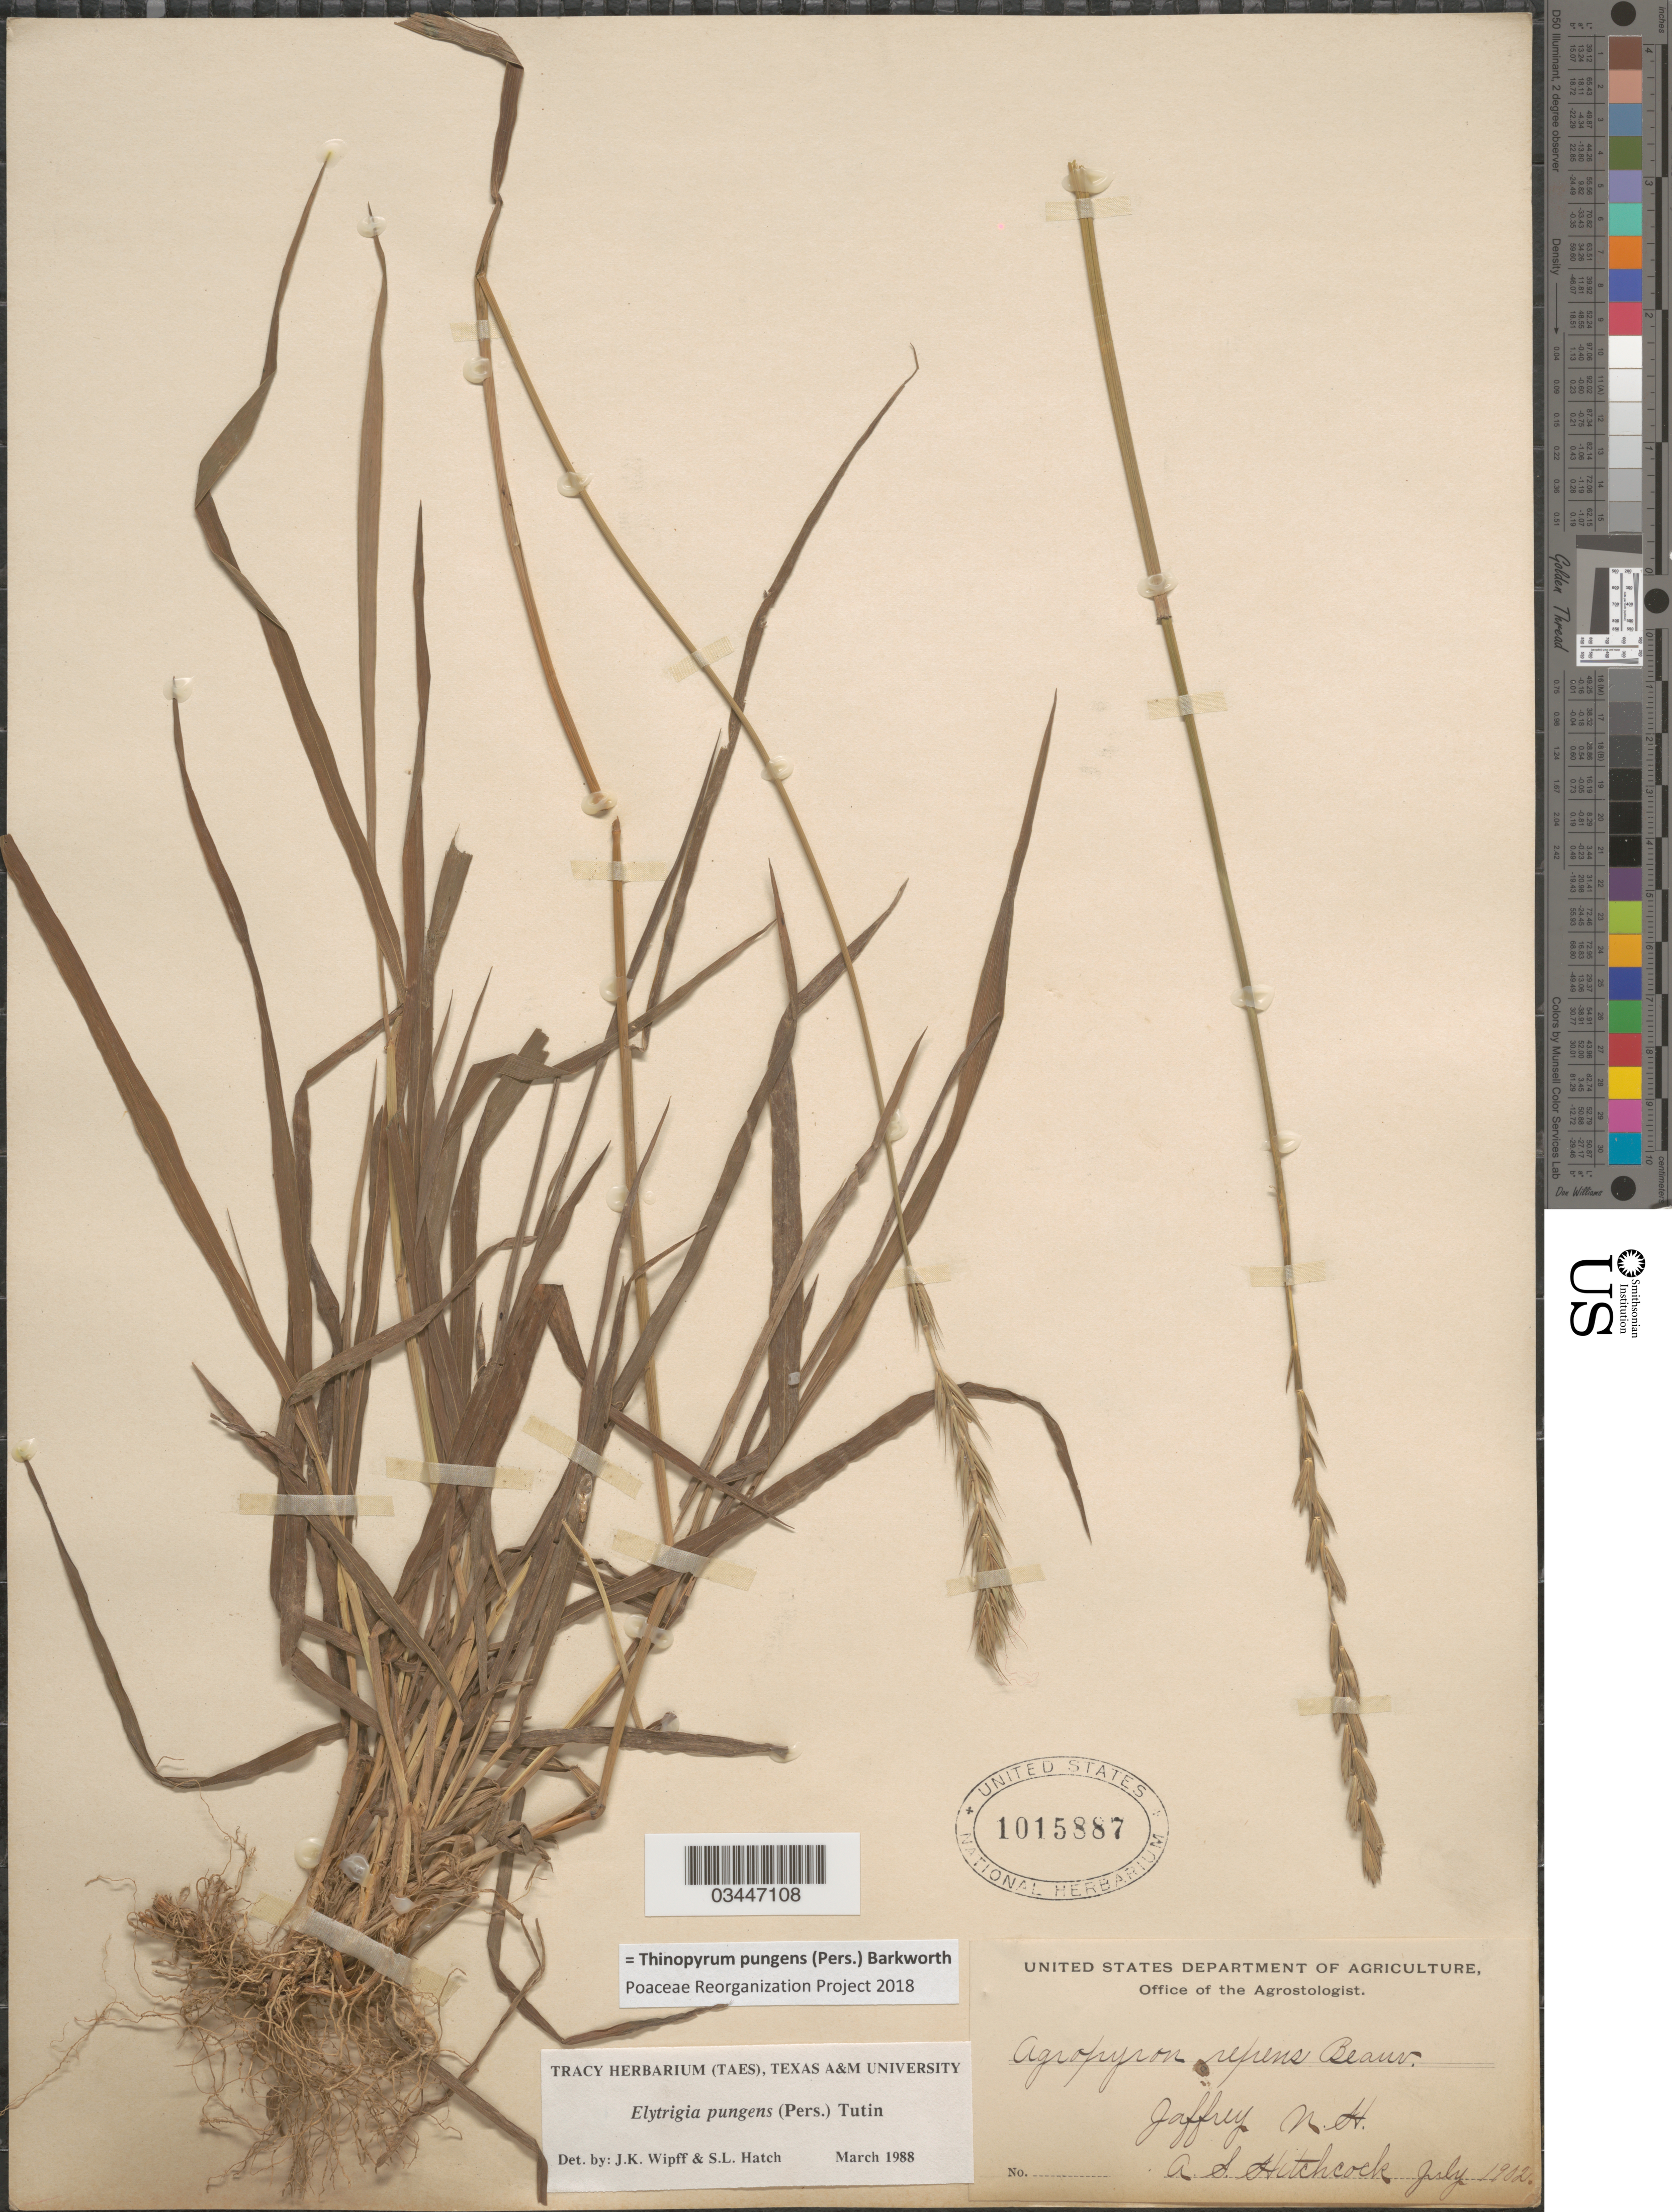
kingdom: Plantae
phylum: Tracheophyta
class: Liliopsida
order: Poales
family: Poaceae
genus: Thinopyrum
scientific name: Thinopyrum pungens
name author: (Pers.) Barkworth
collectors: A. S. Hitchcock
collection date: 1902-07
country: United States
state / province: New Hampshire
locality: Jaffrey.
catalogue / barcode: US 1015887